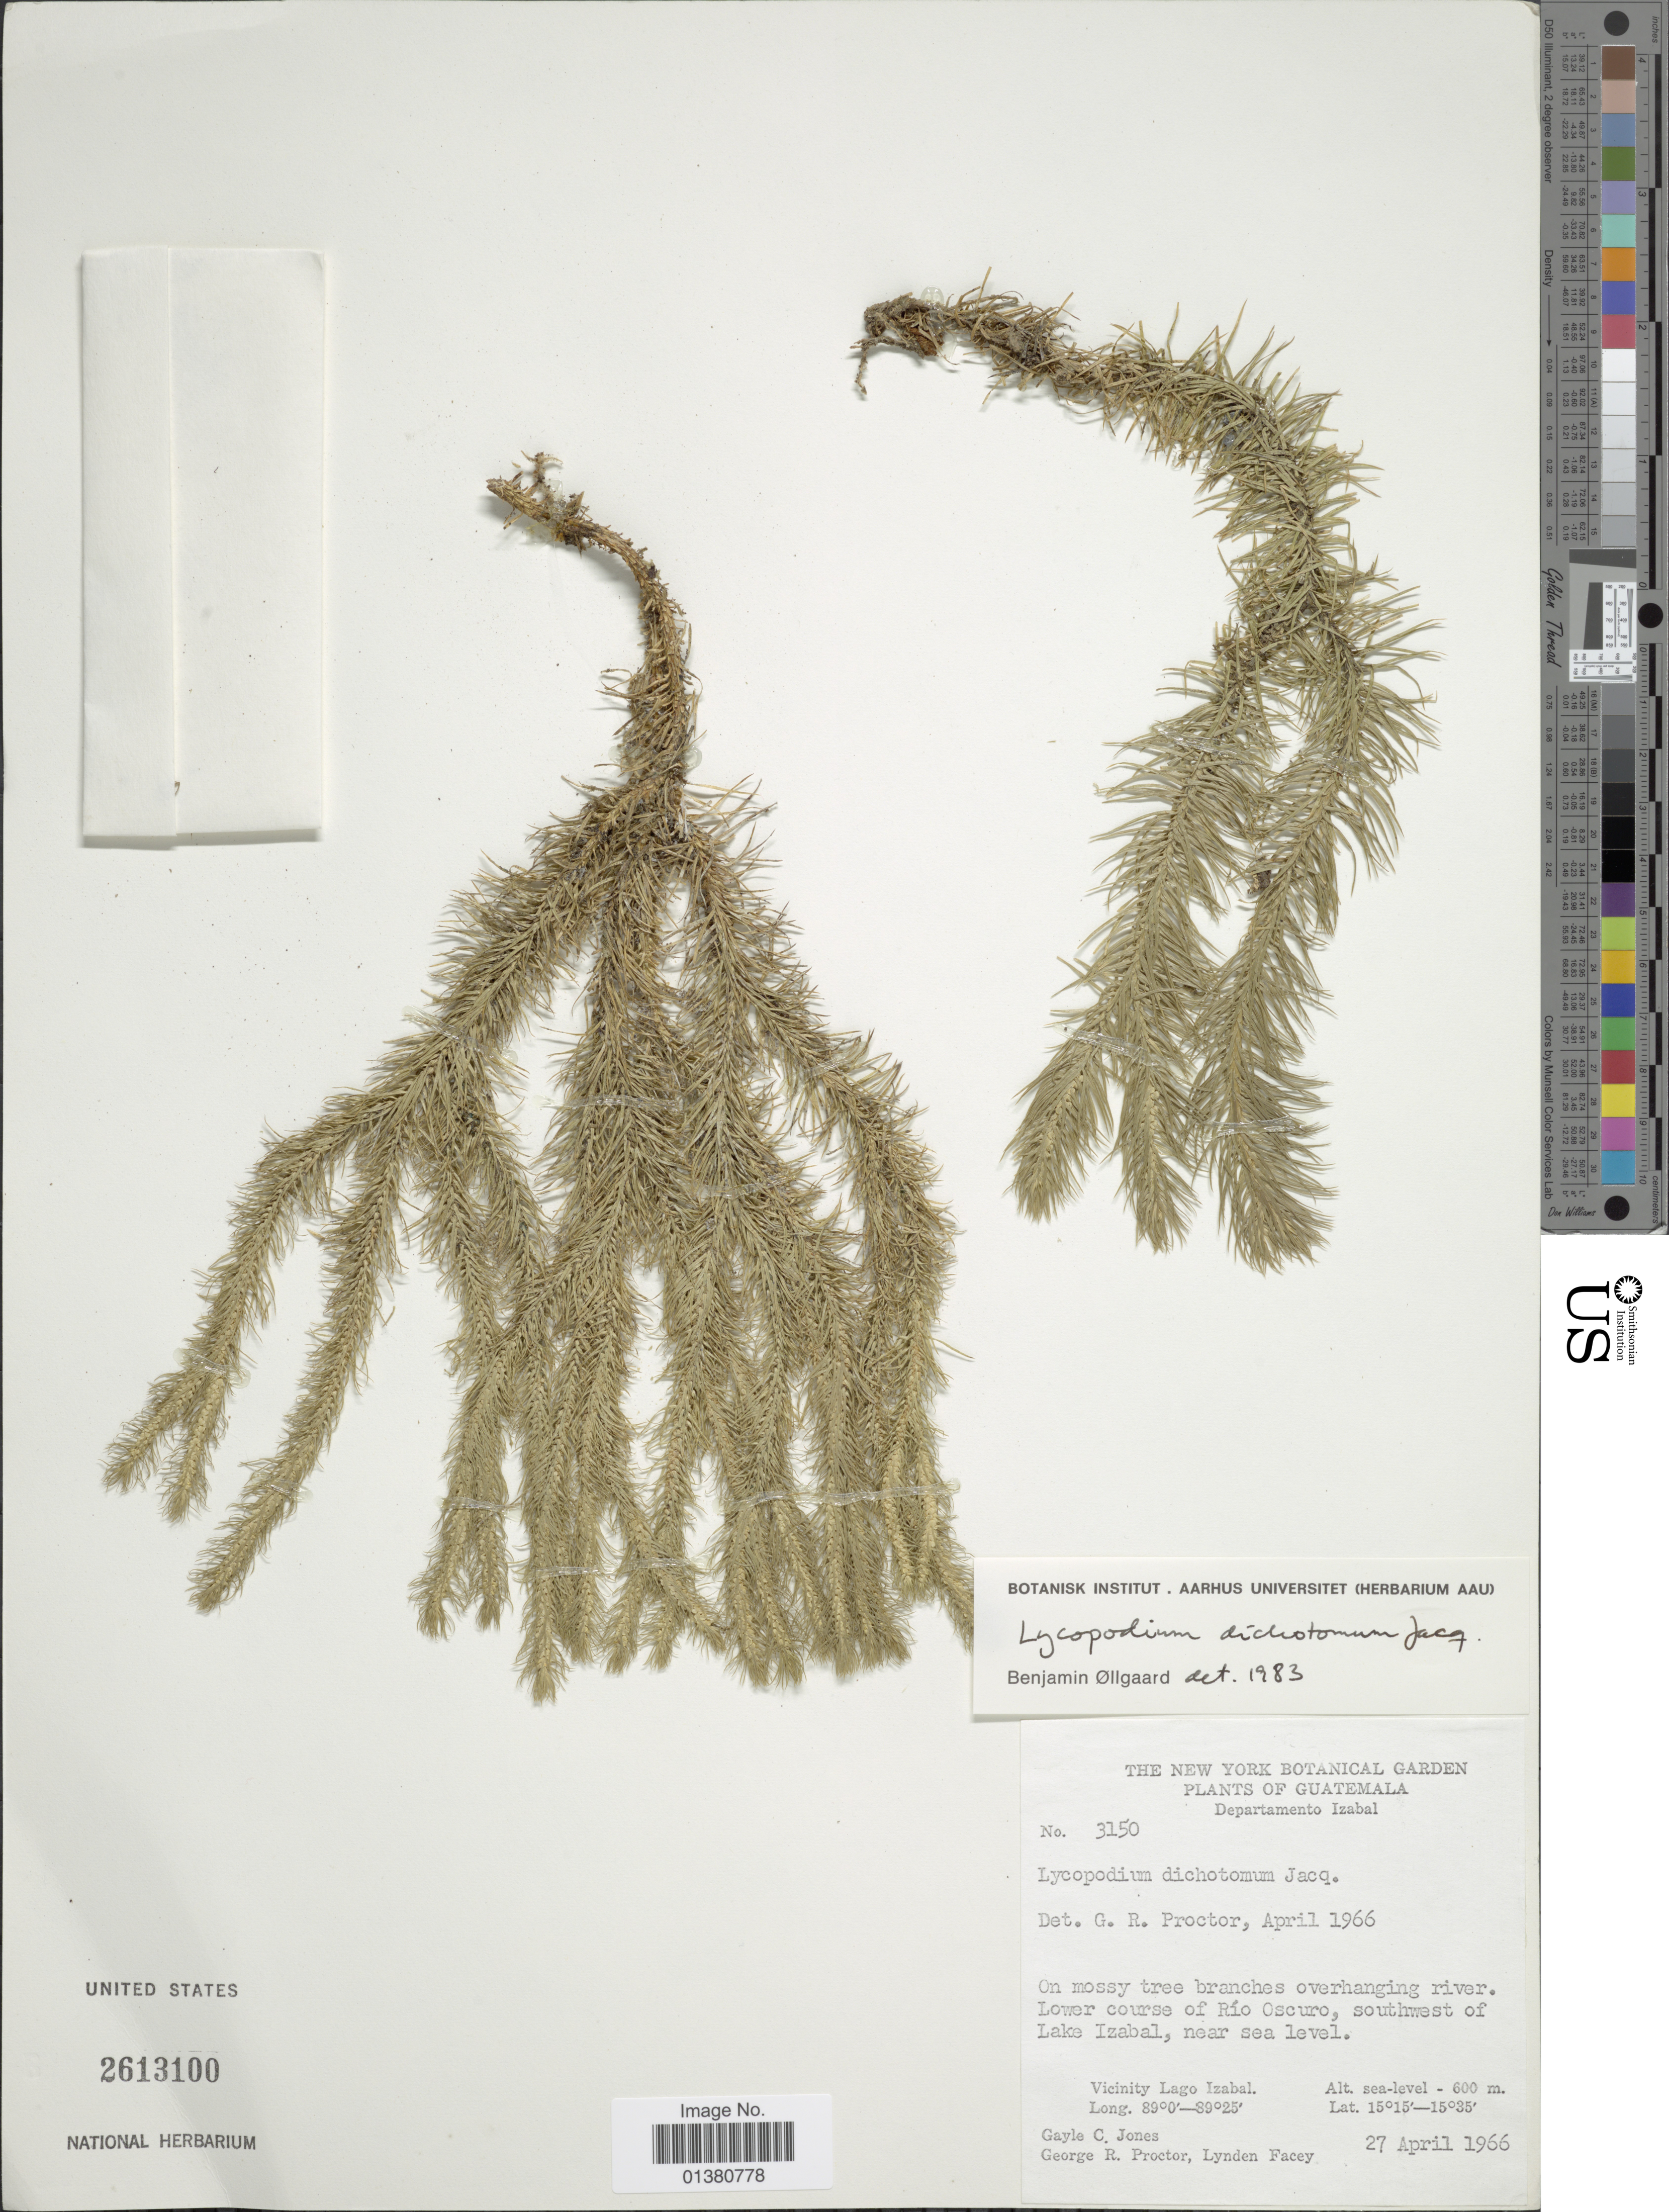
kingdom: Plantae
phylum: Tracheophyta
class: Lycopodiopsida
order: Lycopodiales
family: Lycopodiaceae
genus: Phlegmariurus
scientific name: Phlegmariurus dichotomus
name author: (Jacq.) W.H. Wagner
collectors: G. C. Jones, G. R. Proctor & L. Facey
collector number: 3150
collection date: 1966-04-27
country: Guatemala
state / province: Izabal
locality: Departamento Izabal, Vicinity Lago Izabal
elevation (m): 600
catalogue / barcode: US 2613100